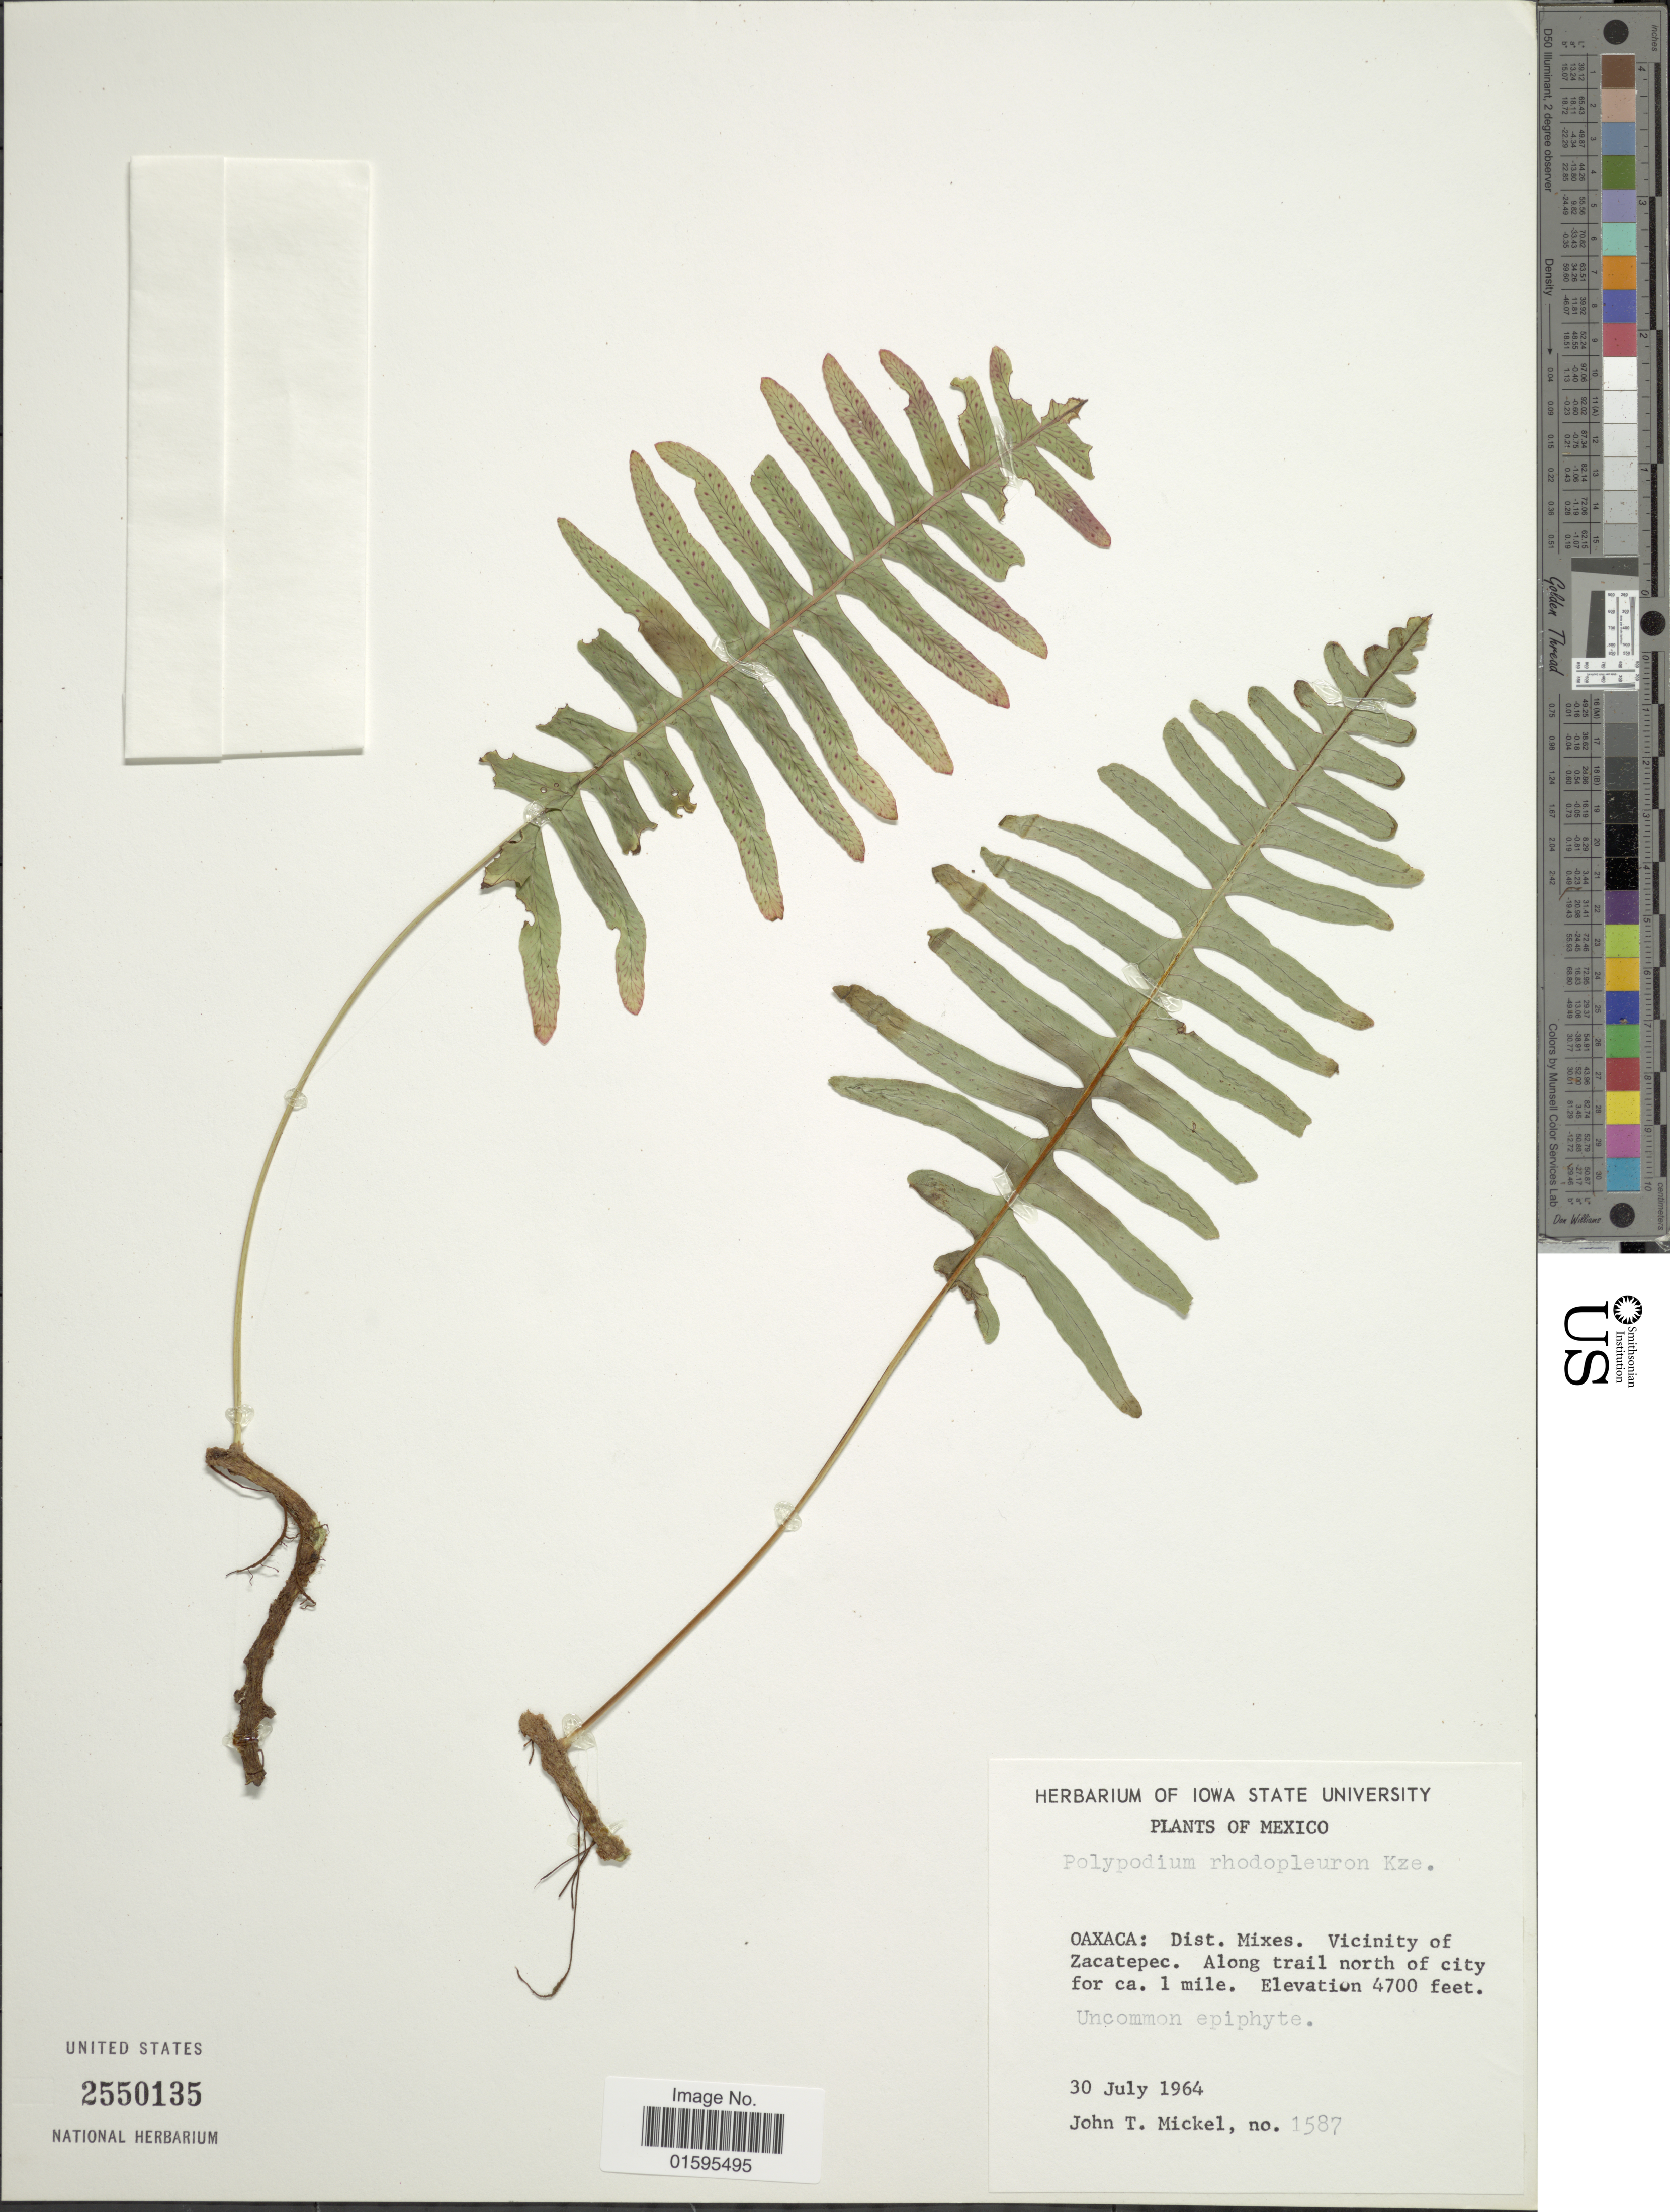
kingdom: Plantae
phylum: Tracheophyta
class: Polypodiopsida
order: Polypodiales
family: Polypodiaceae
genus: Polypodium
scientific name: Polypodium rhodopleuron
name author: Kunze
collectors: J. T. Mickel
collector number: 1587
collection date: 1964-07-30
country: Mexico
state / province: Oaxaca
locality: Oaxaca: Dist. Mixes, vicinity of Zacatepec, along trail north of city for ca 1 mile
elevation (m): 1433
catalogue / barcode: US 2550135